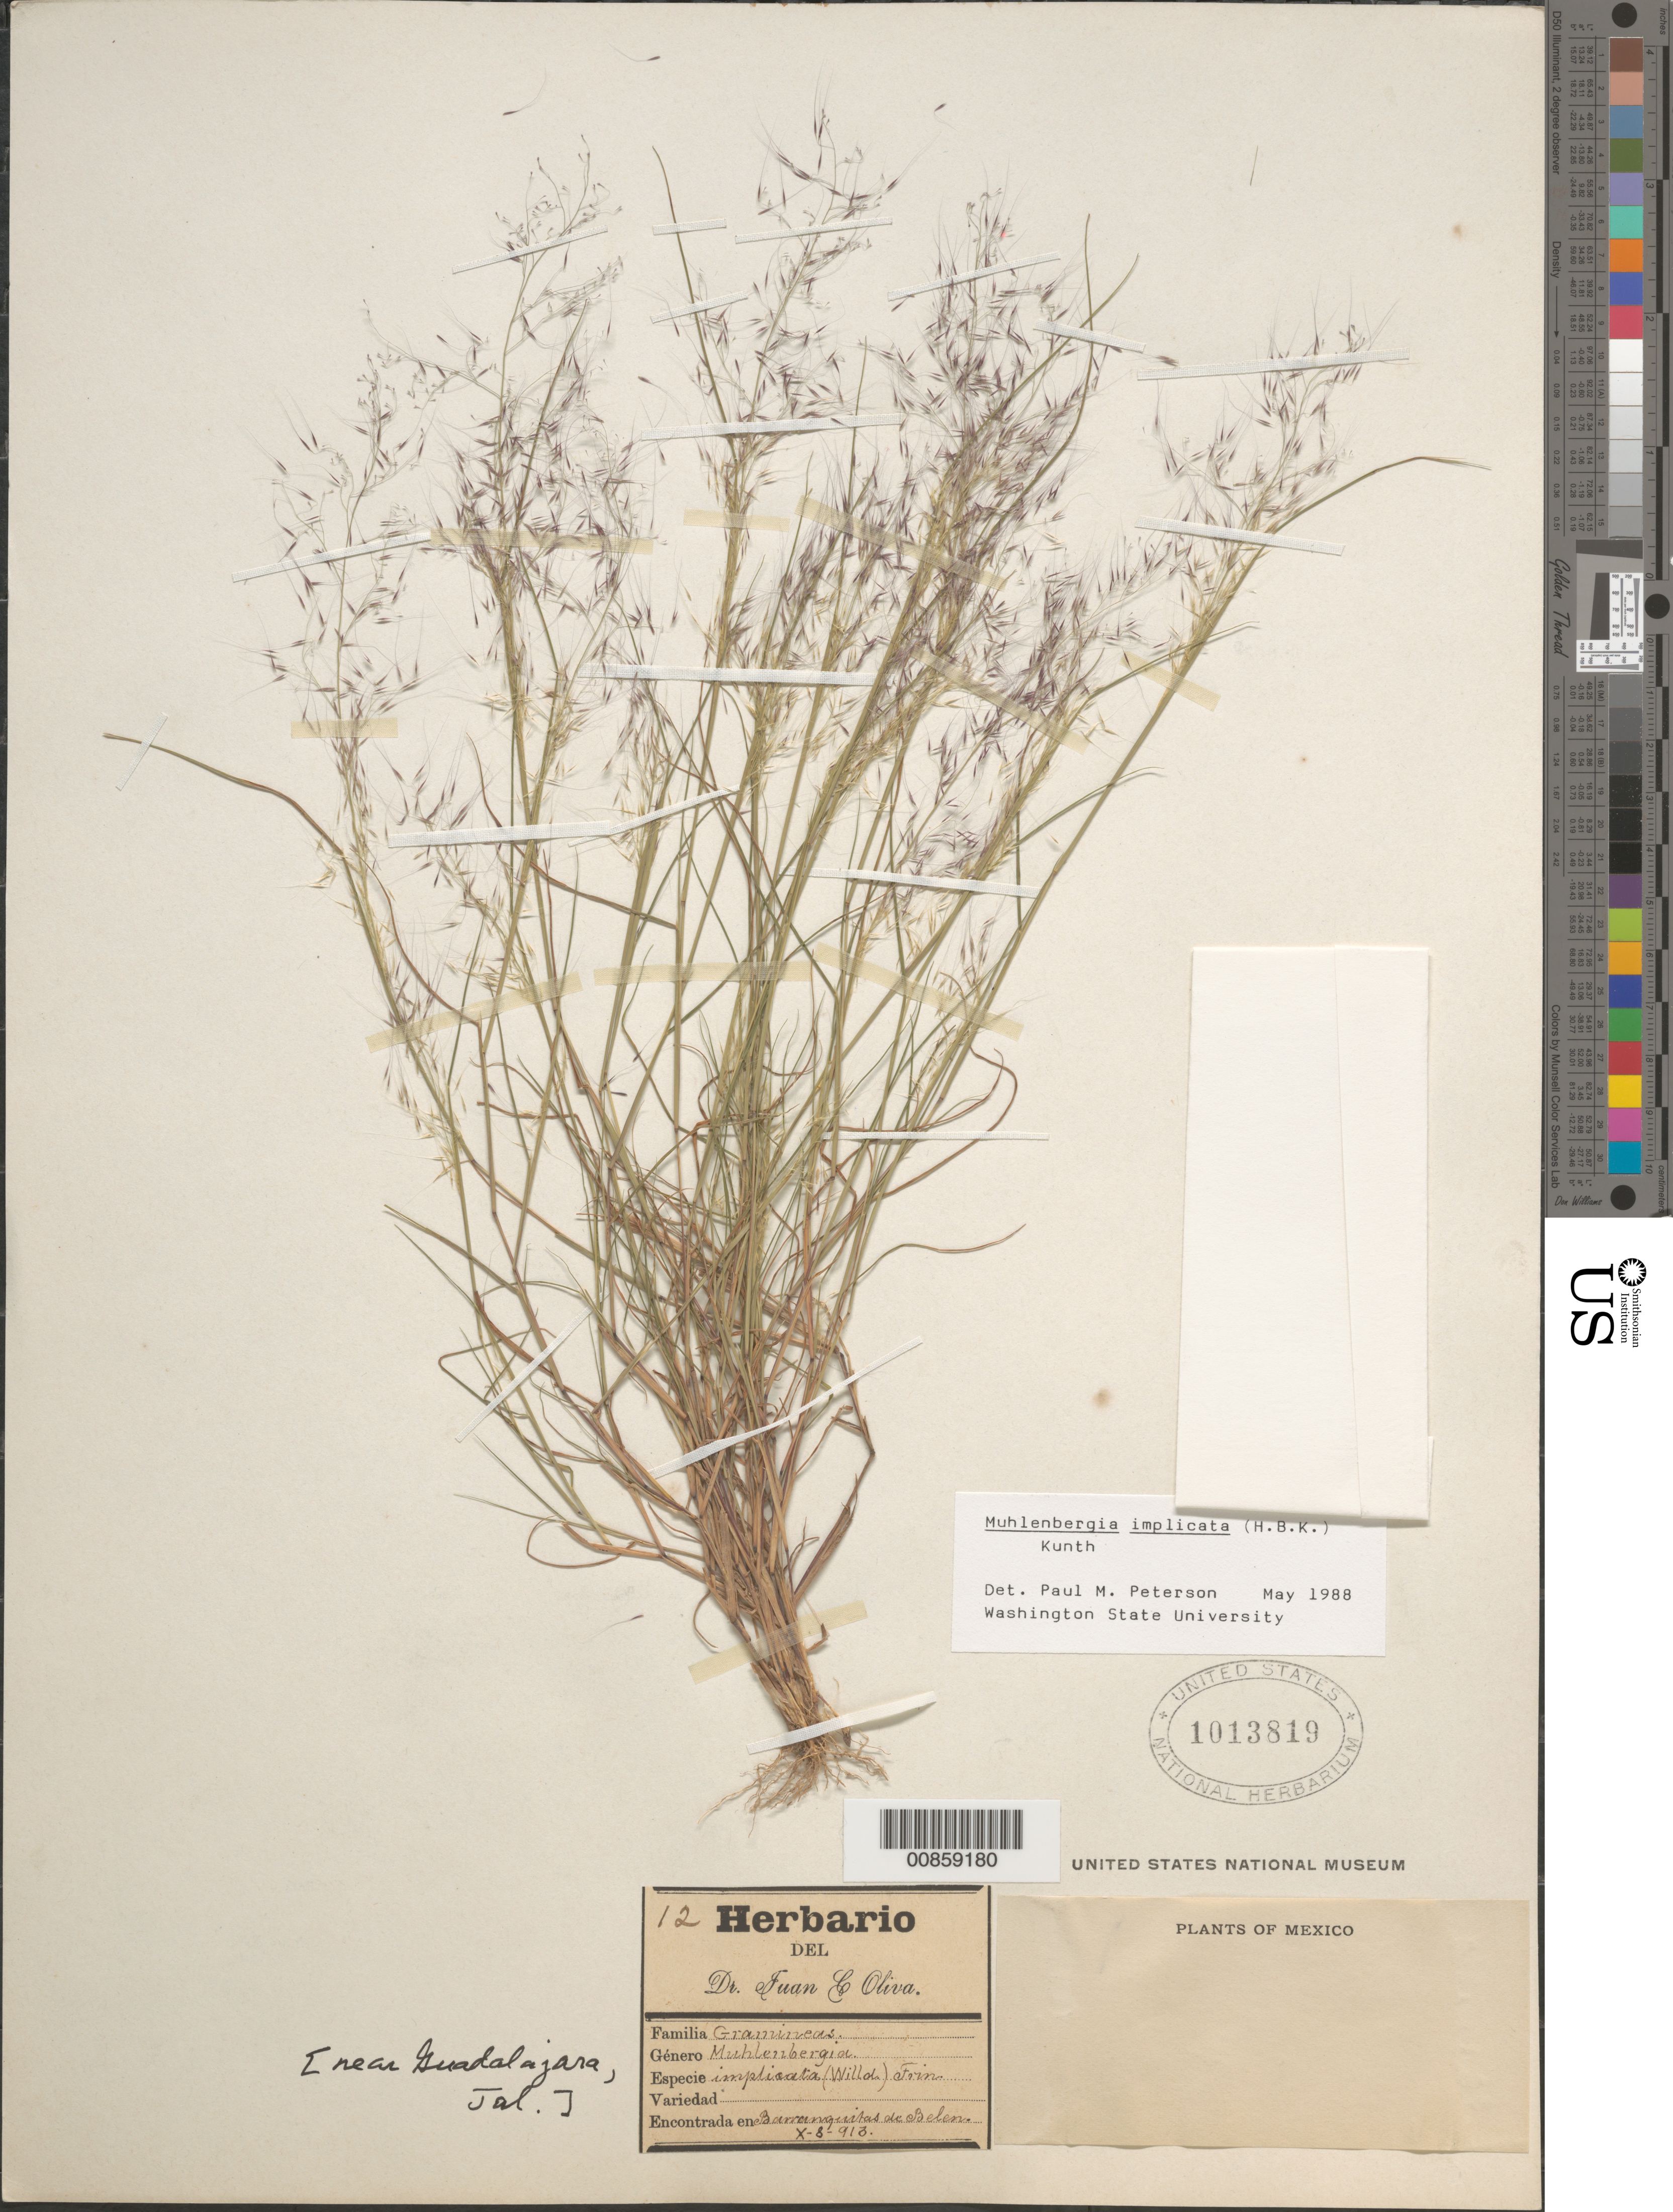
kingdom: Plantae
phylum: Tracheophyta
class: Liliopsida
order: Poales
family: Poaceae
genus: Muhlenbergia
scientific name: Muhlenbergia implicata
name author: (Kunth) Trin.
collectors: J. C. Oliva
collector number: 12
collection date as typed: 08 Oct 1913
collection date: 1913-10-08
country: Mexico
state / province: Jalisco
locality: Barranquilla de Belen, near Guadalajara, Jal.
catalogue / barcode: US 10113819